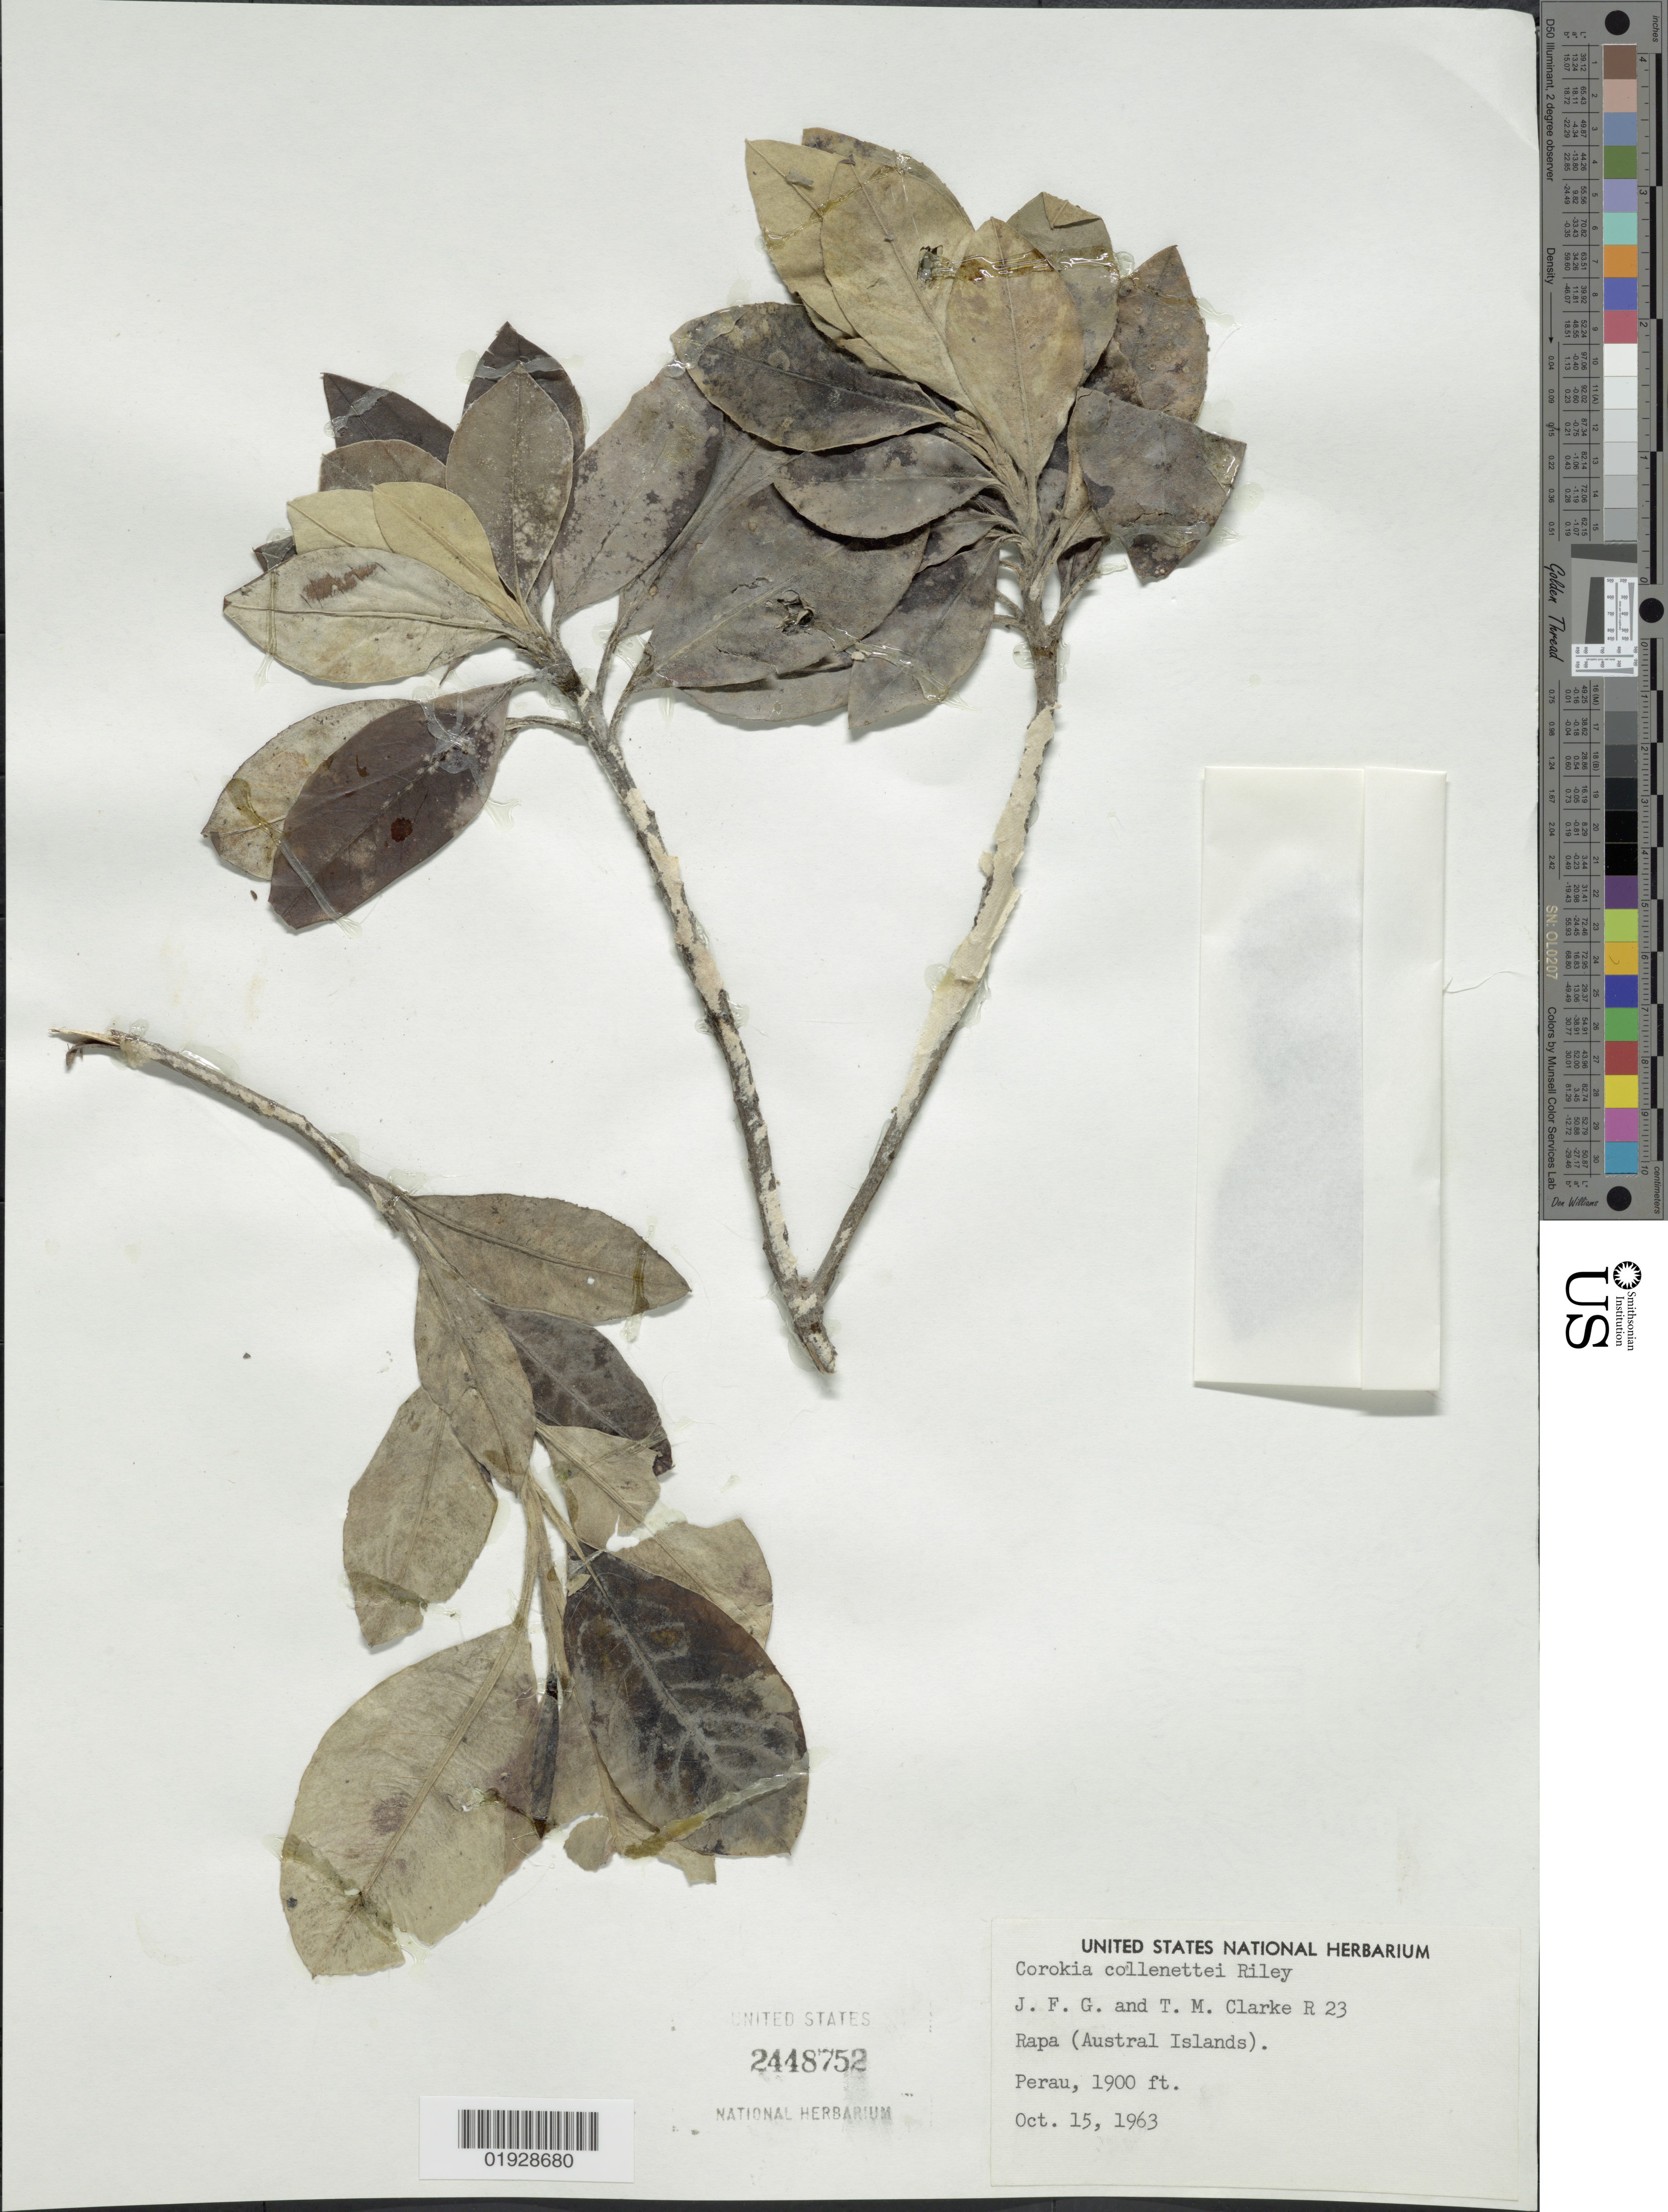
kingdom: Plantae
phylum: Tracheophyta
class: Magnoliopsida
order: Asterales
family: Argophyllaceae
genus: Corokia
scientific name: Corokia collenettei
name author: L. Riley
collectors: J. F. Gates-Clarke & T. M. Clarke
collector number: R 23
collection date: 1963-10-15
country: French Polynesia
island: Rapa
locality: Rapa (Austral Islands). Perau.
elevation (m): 579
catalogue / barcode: US 2448752